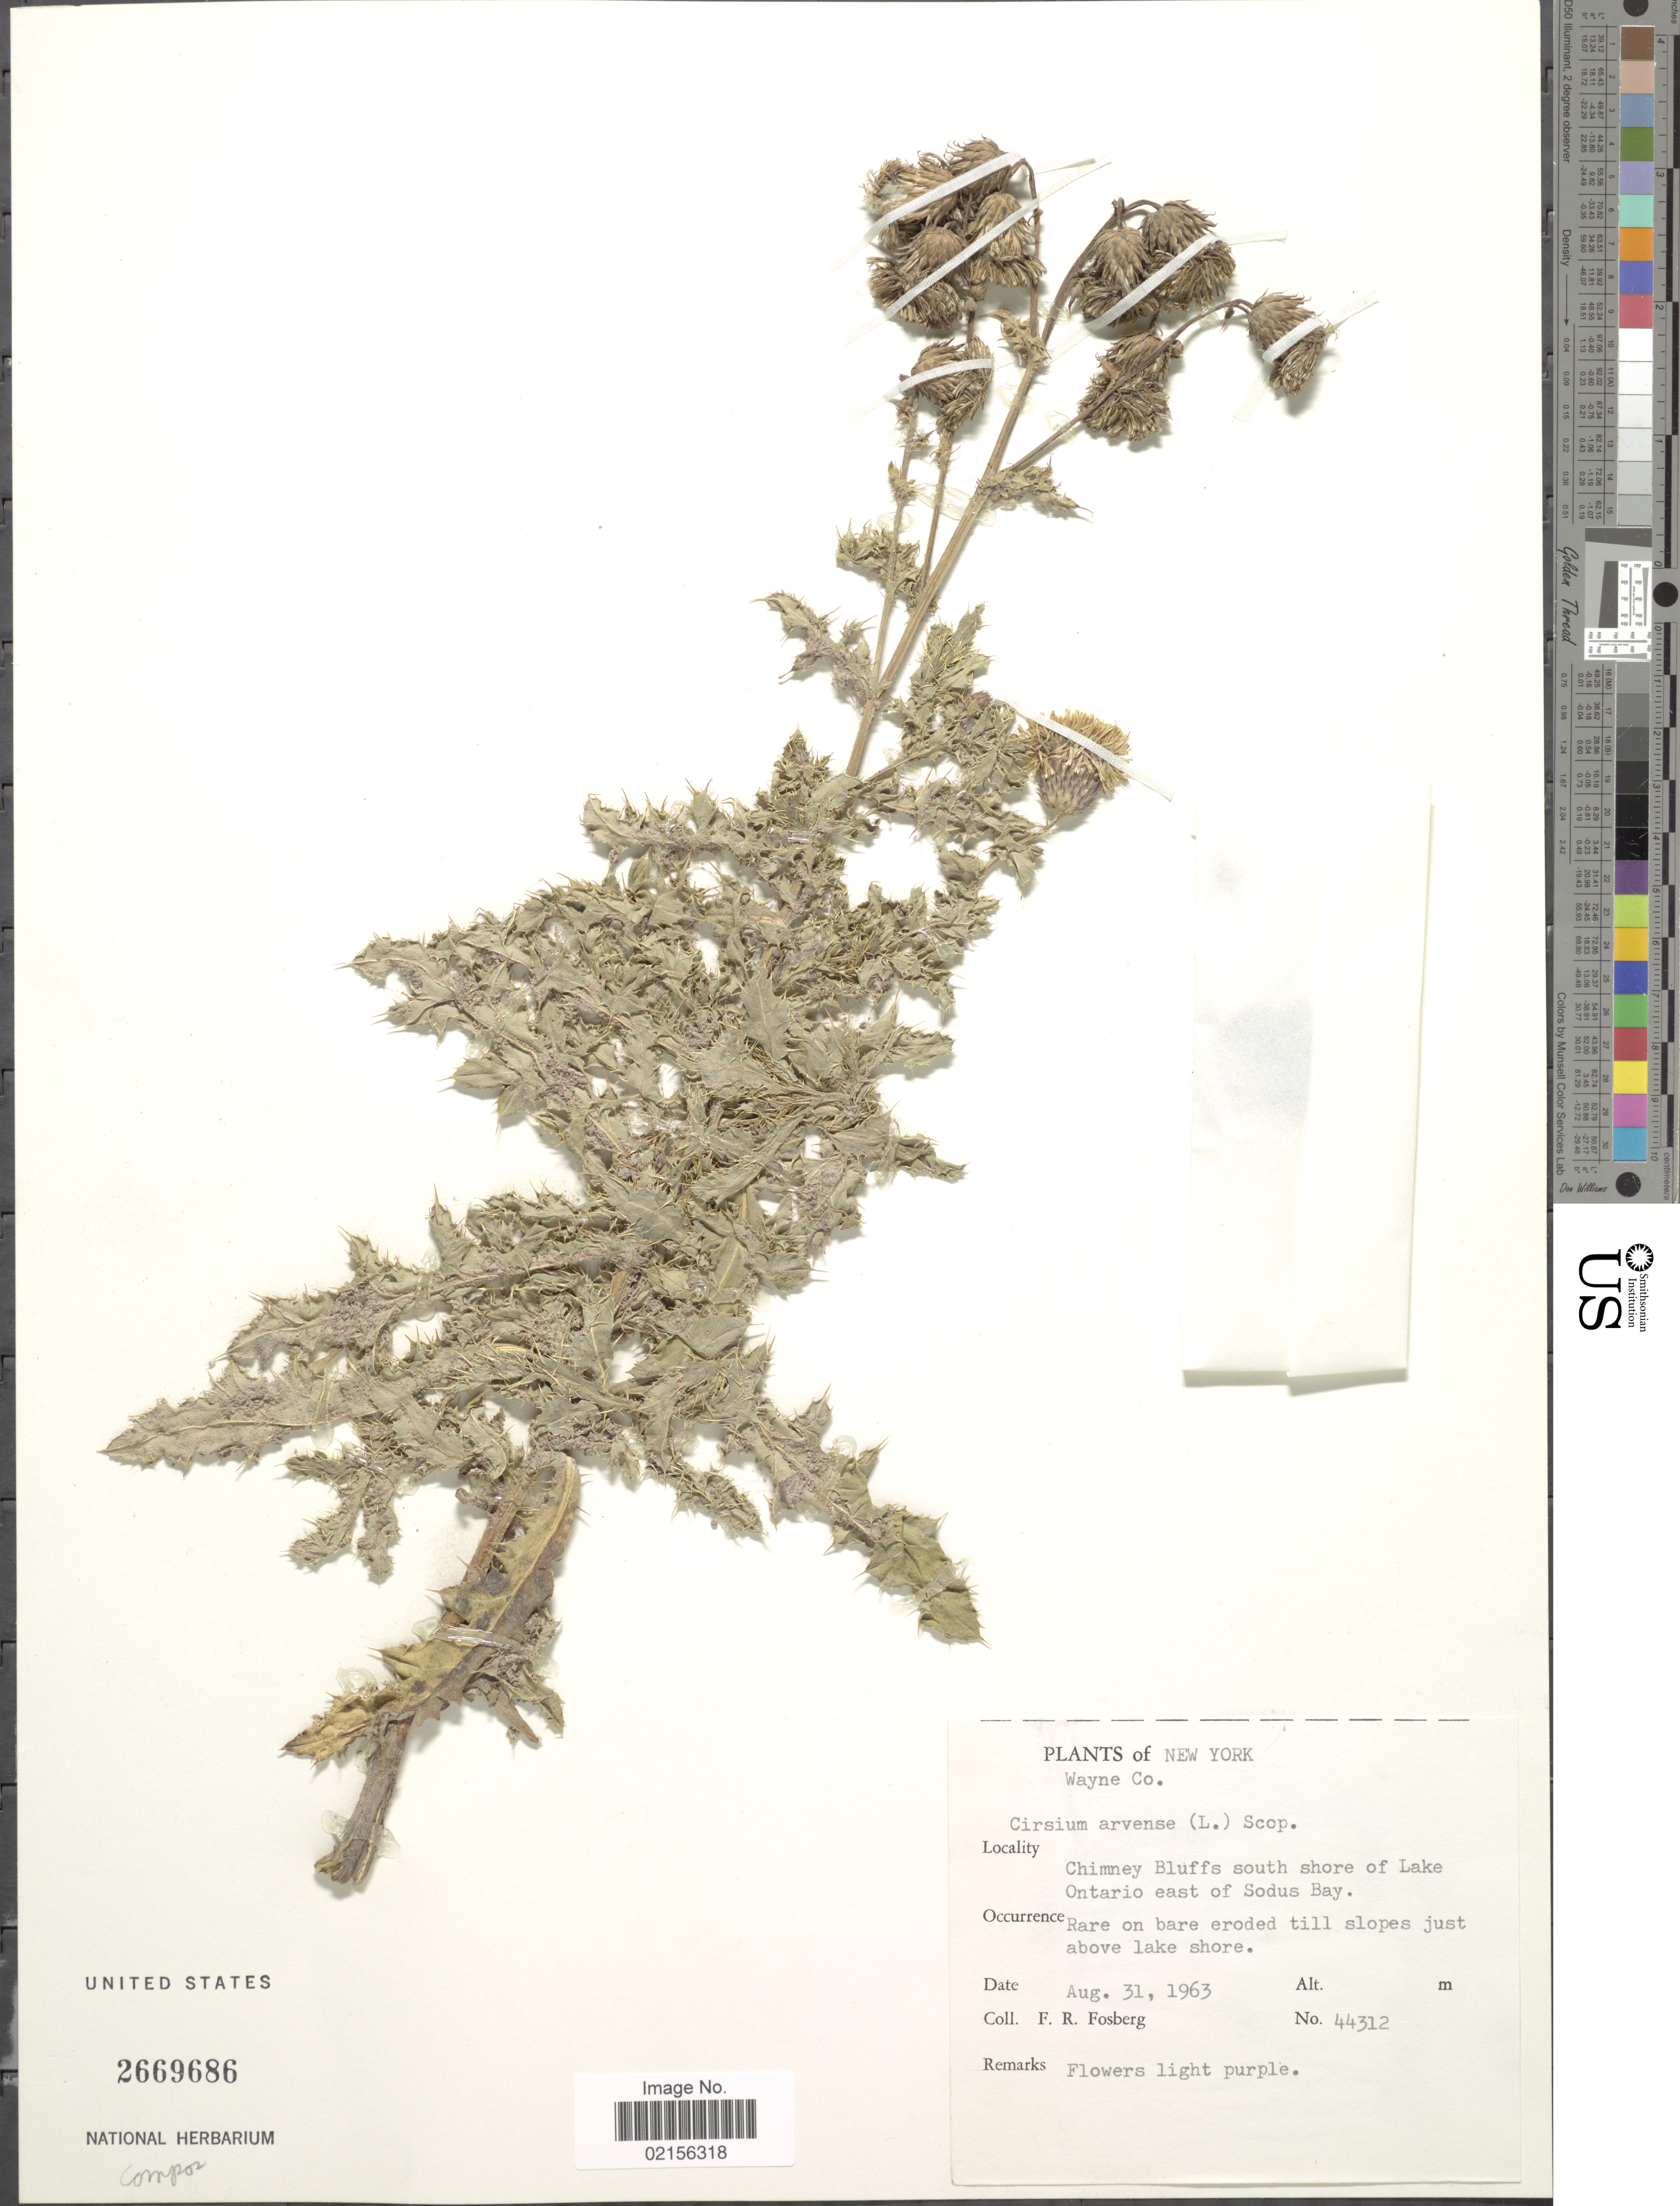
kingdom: Plantae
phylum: Tracheophyta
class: Magnoliopsida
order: Asterales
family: Asteraceae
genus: Cirsium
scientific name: Cirsium arvense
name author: (L.) Scop.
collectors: F. R. Fosberg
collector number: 44312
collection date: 1963-08-31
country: United States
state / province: New York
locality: Wayne Co, Chimney Bluffs south shore of Lake Ontarion east of Sodus Bay, rare on bare eroded till slopes just above lake shore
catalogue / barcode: US 2669686